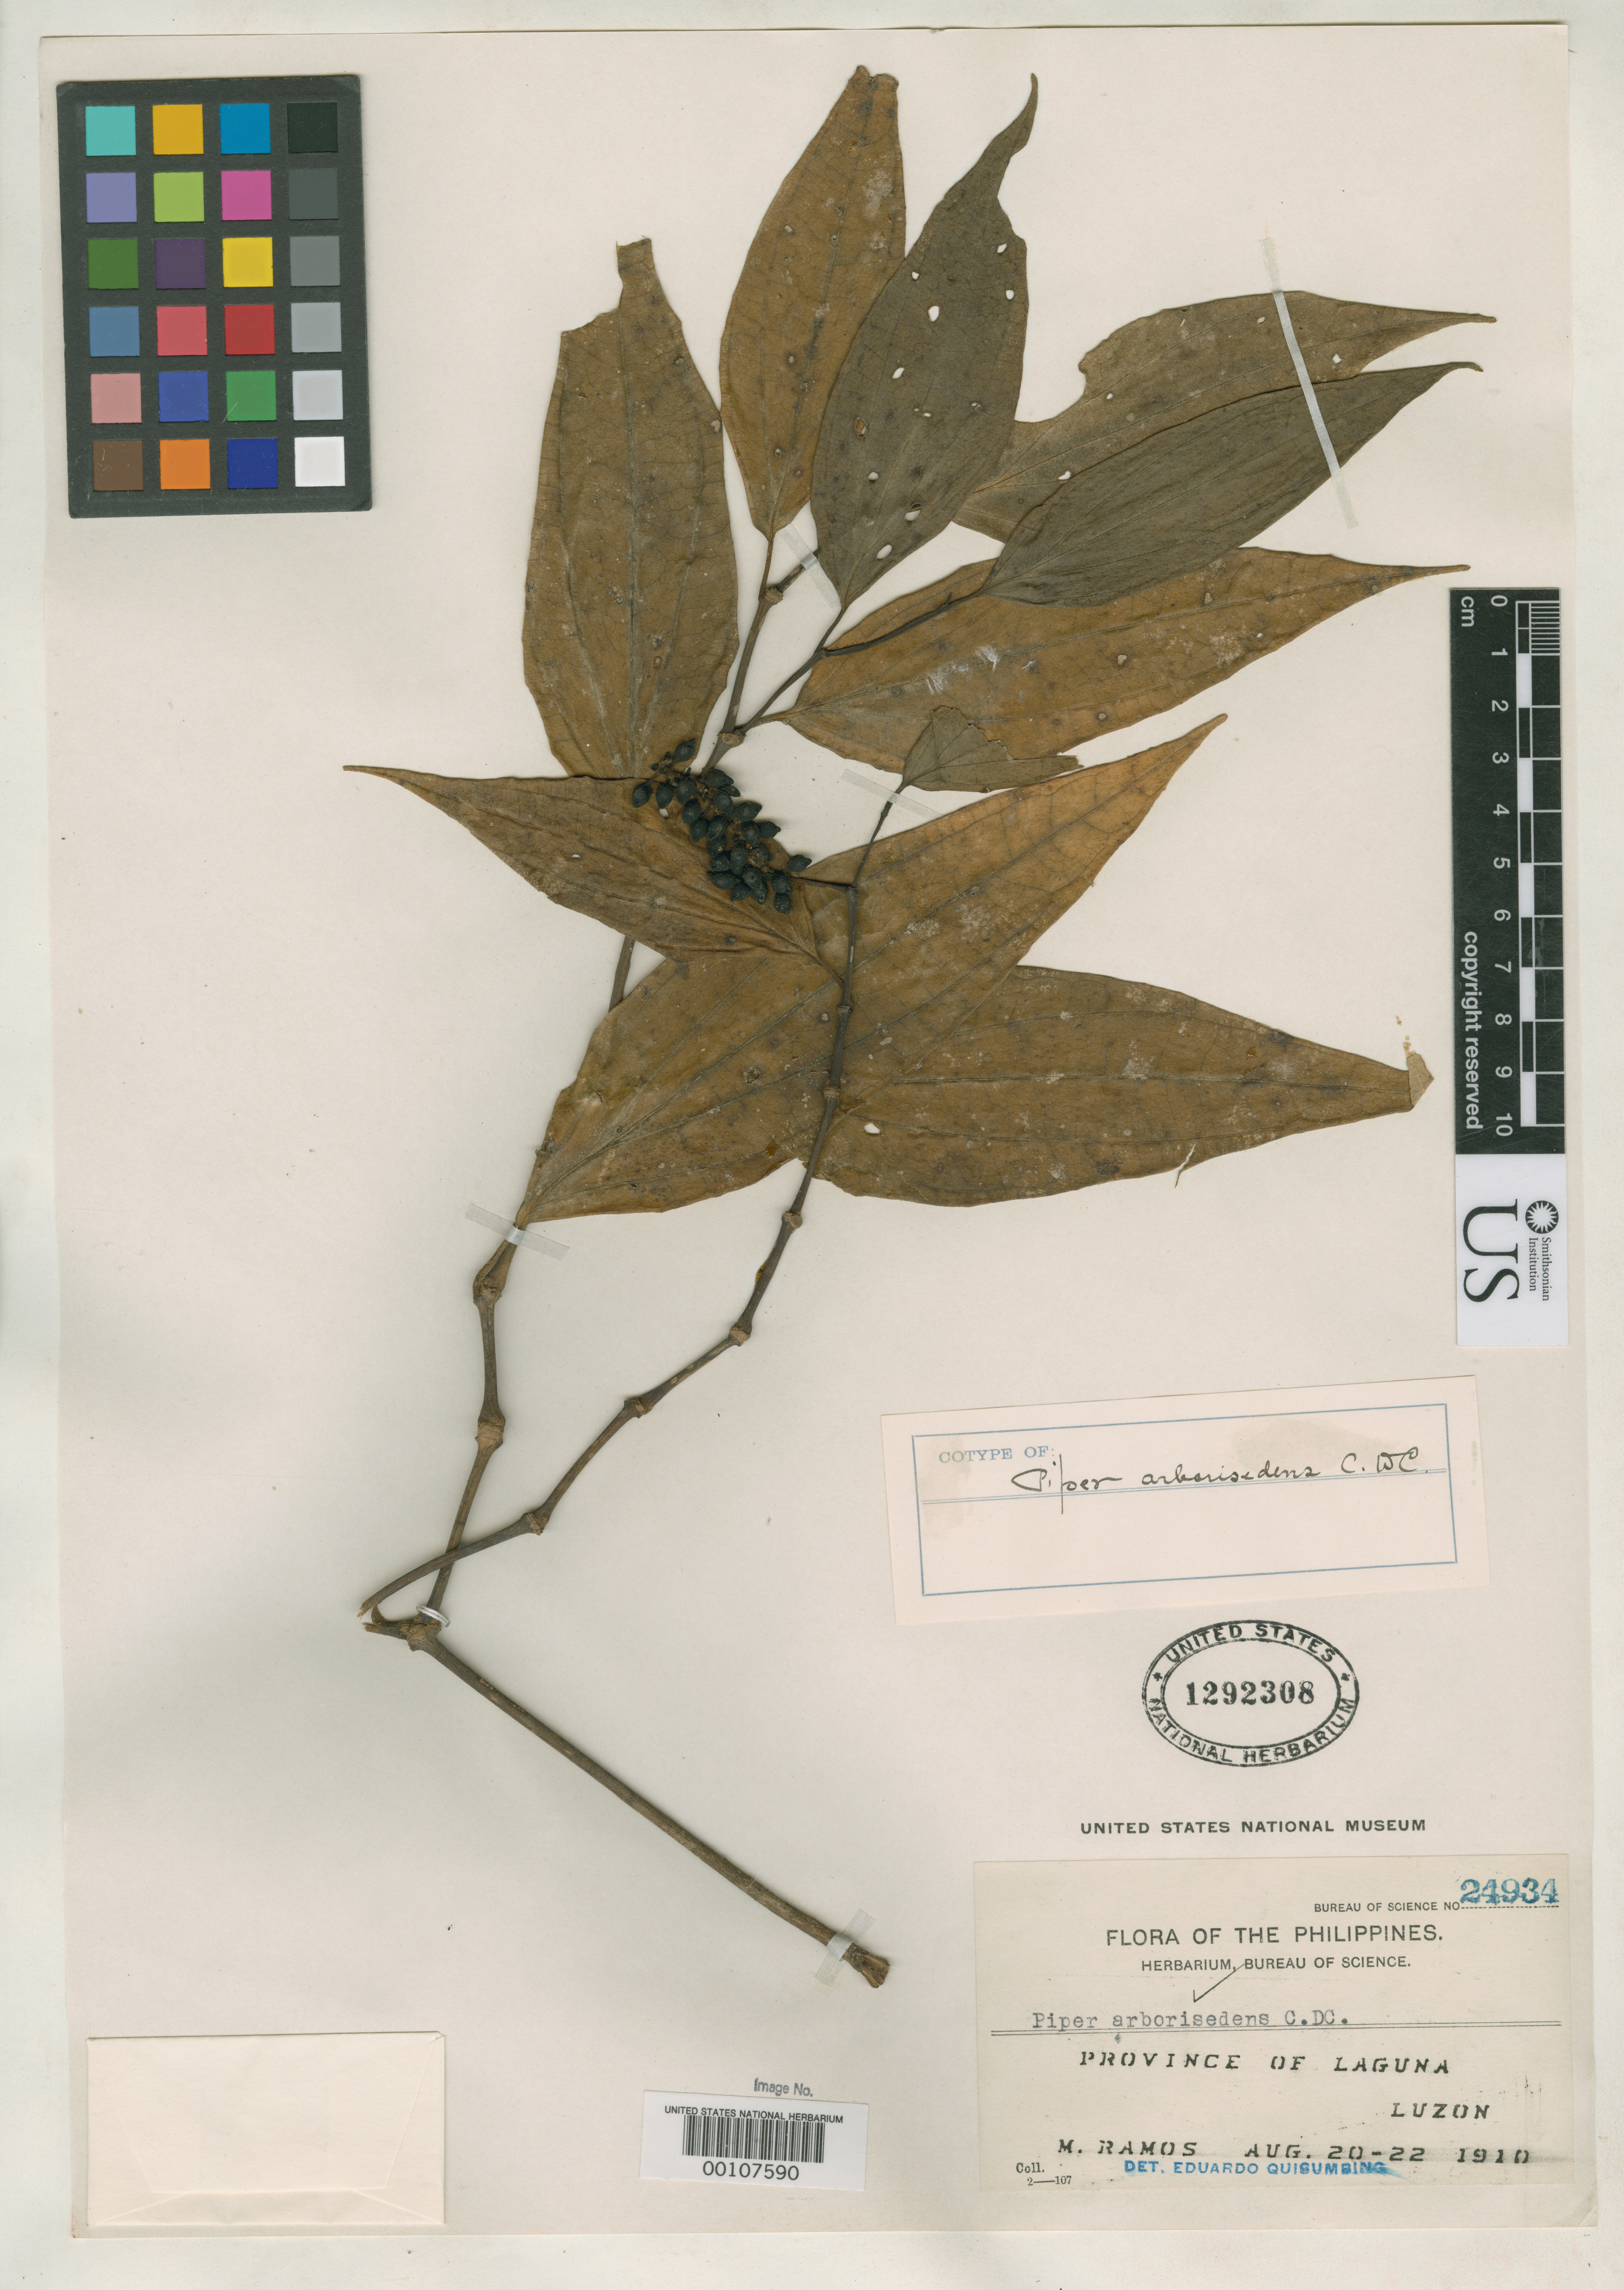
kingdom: Plantae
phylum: Tracheophyta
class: Magnoliopsida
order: Piperales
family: Piperaceae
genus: Piper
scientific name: Piper arborisedens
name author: C. DC.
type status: Isotype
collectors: M. Ramos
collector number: Bur. Sci. 24934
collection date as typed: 20 Aug 1910 to 22 Aug 1910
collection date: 1910-08-20/1910-08-22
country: Philippines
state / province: Calabarzon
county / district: Laguna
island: Luzon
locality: San Antonio.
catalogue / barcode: US 1292308